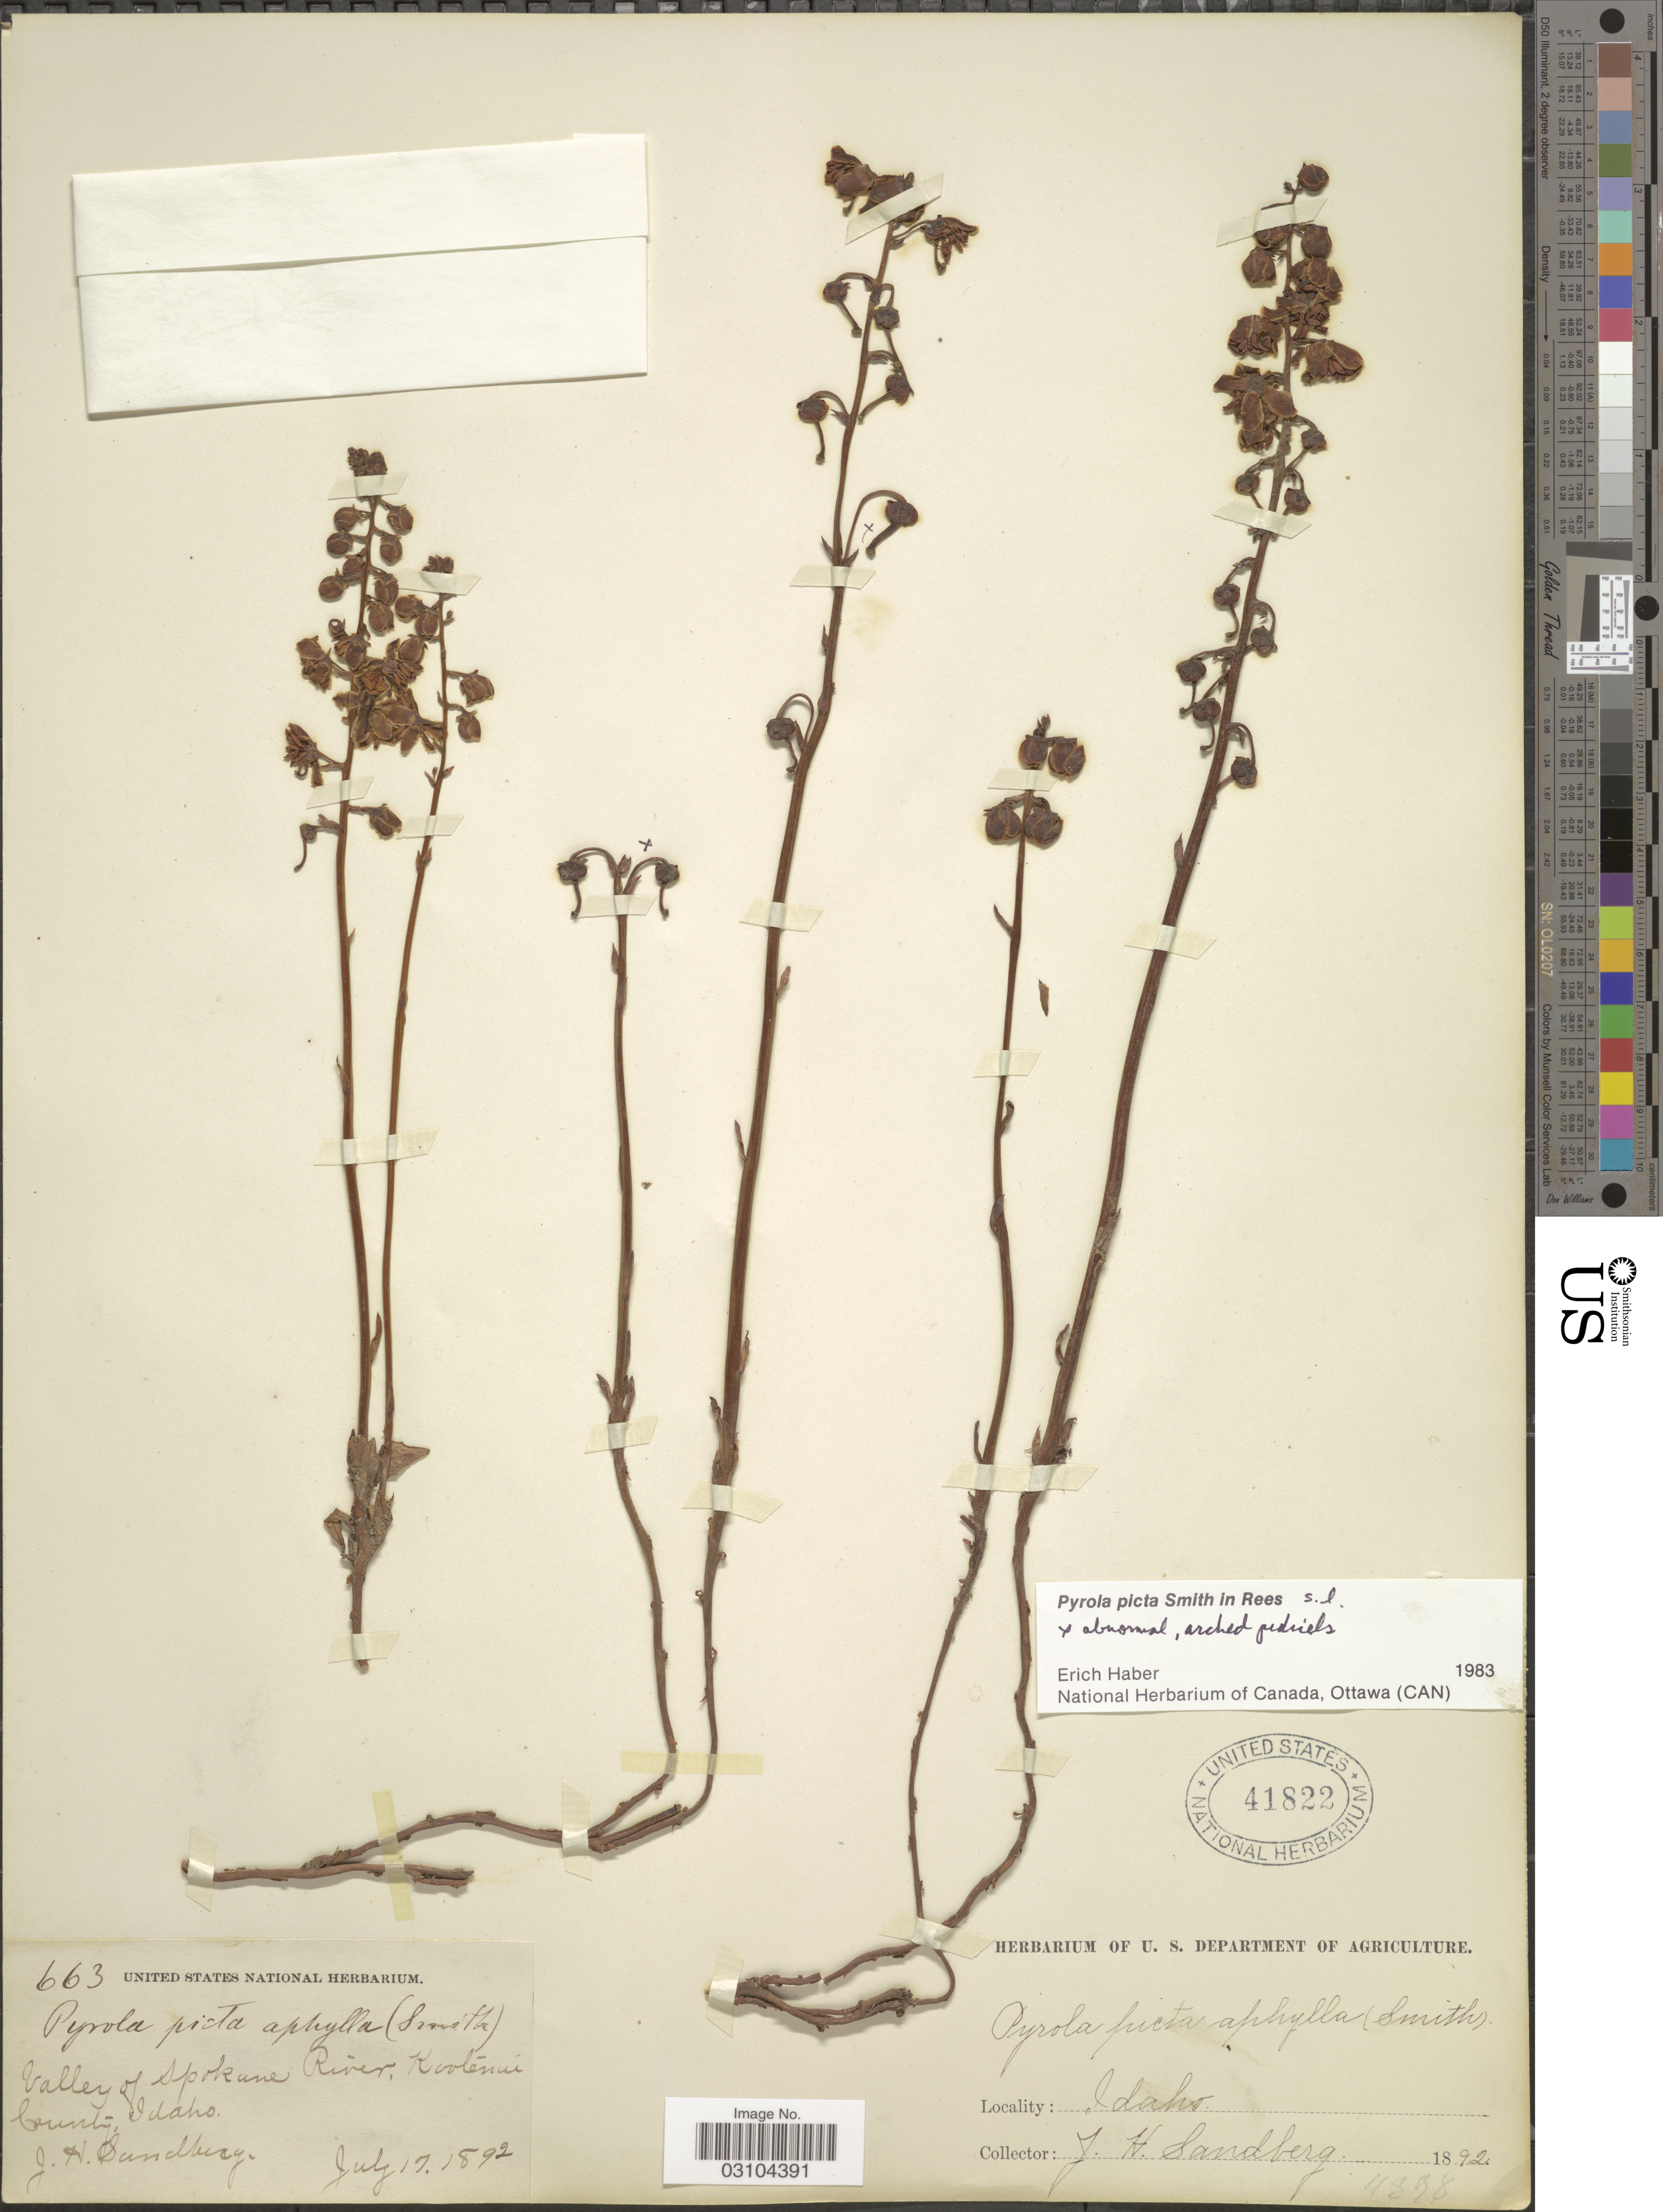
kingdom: Plantae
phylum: Tracheophyta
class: Magnoliopsida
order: Ericales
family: Ericaceae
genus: Pyrola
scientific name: Pyrola picta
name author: Sm. in Rees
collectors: J. H. Sandberg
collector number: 663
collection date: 1892-07-17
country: United States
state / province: Idaho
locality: Valley of Spokane River, Kootenai County.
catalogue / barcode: US 41822